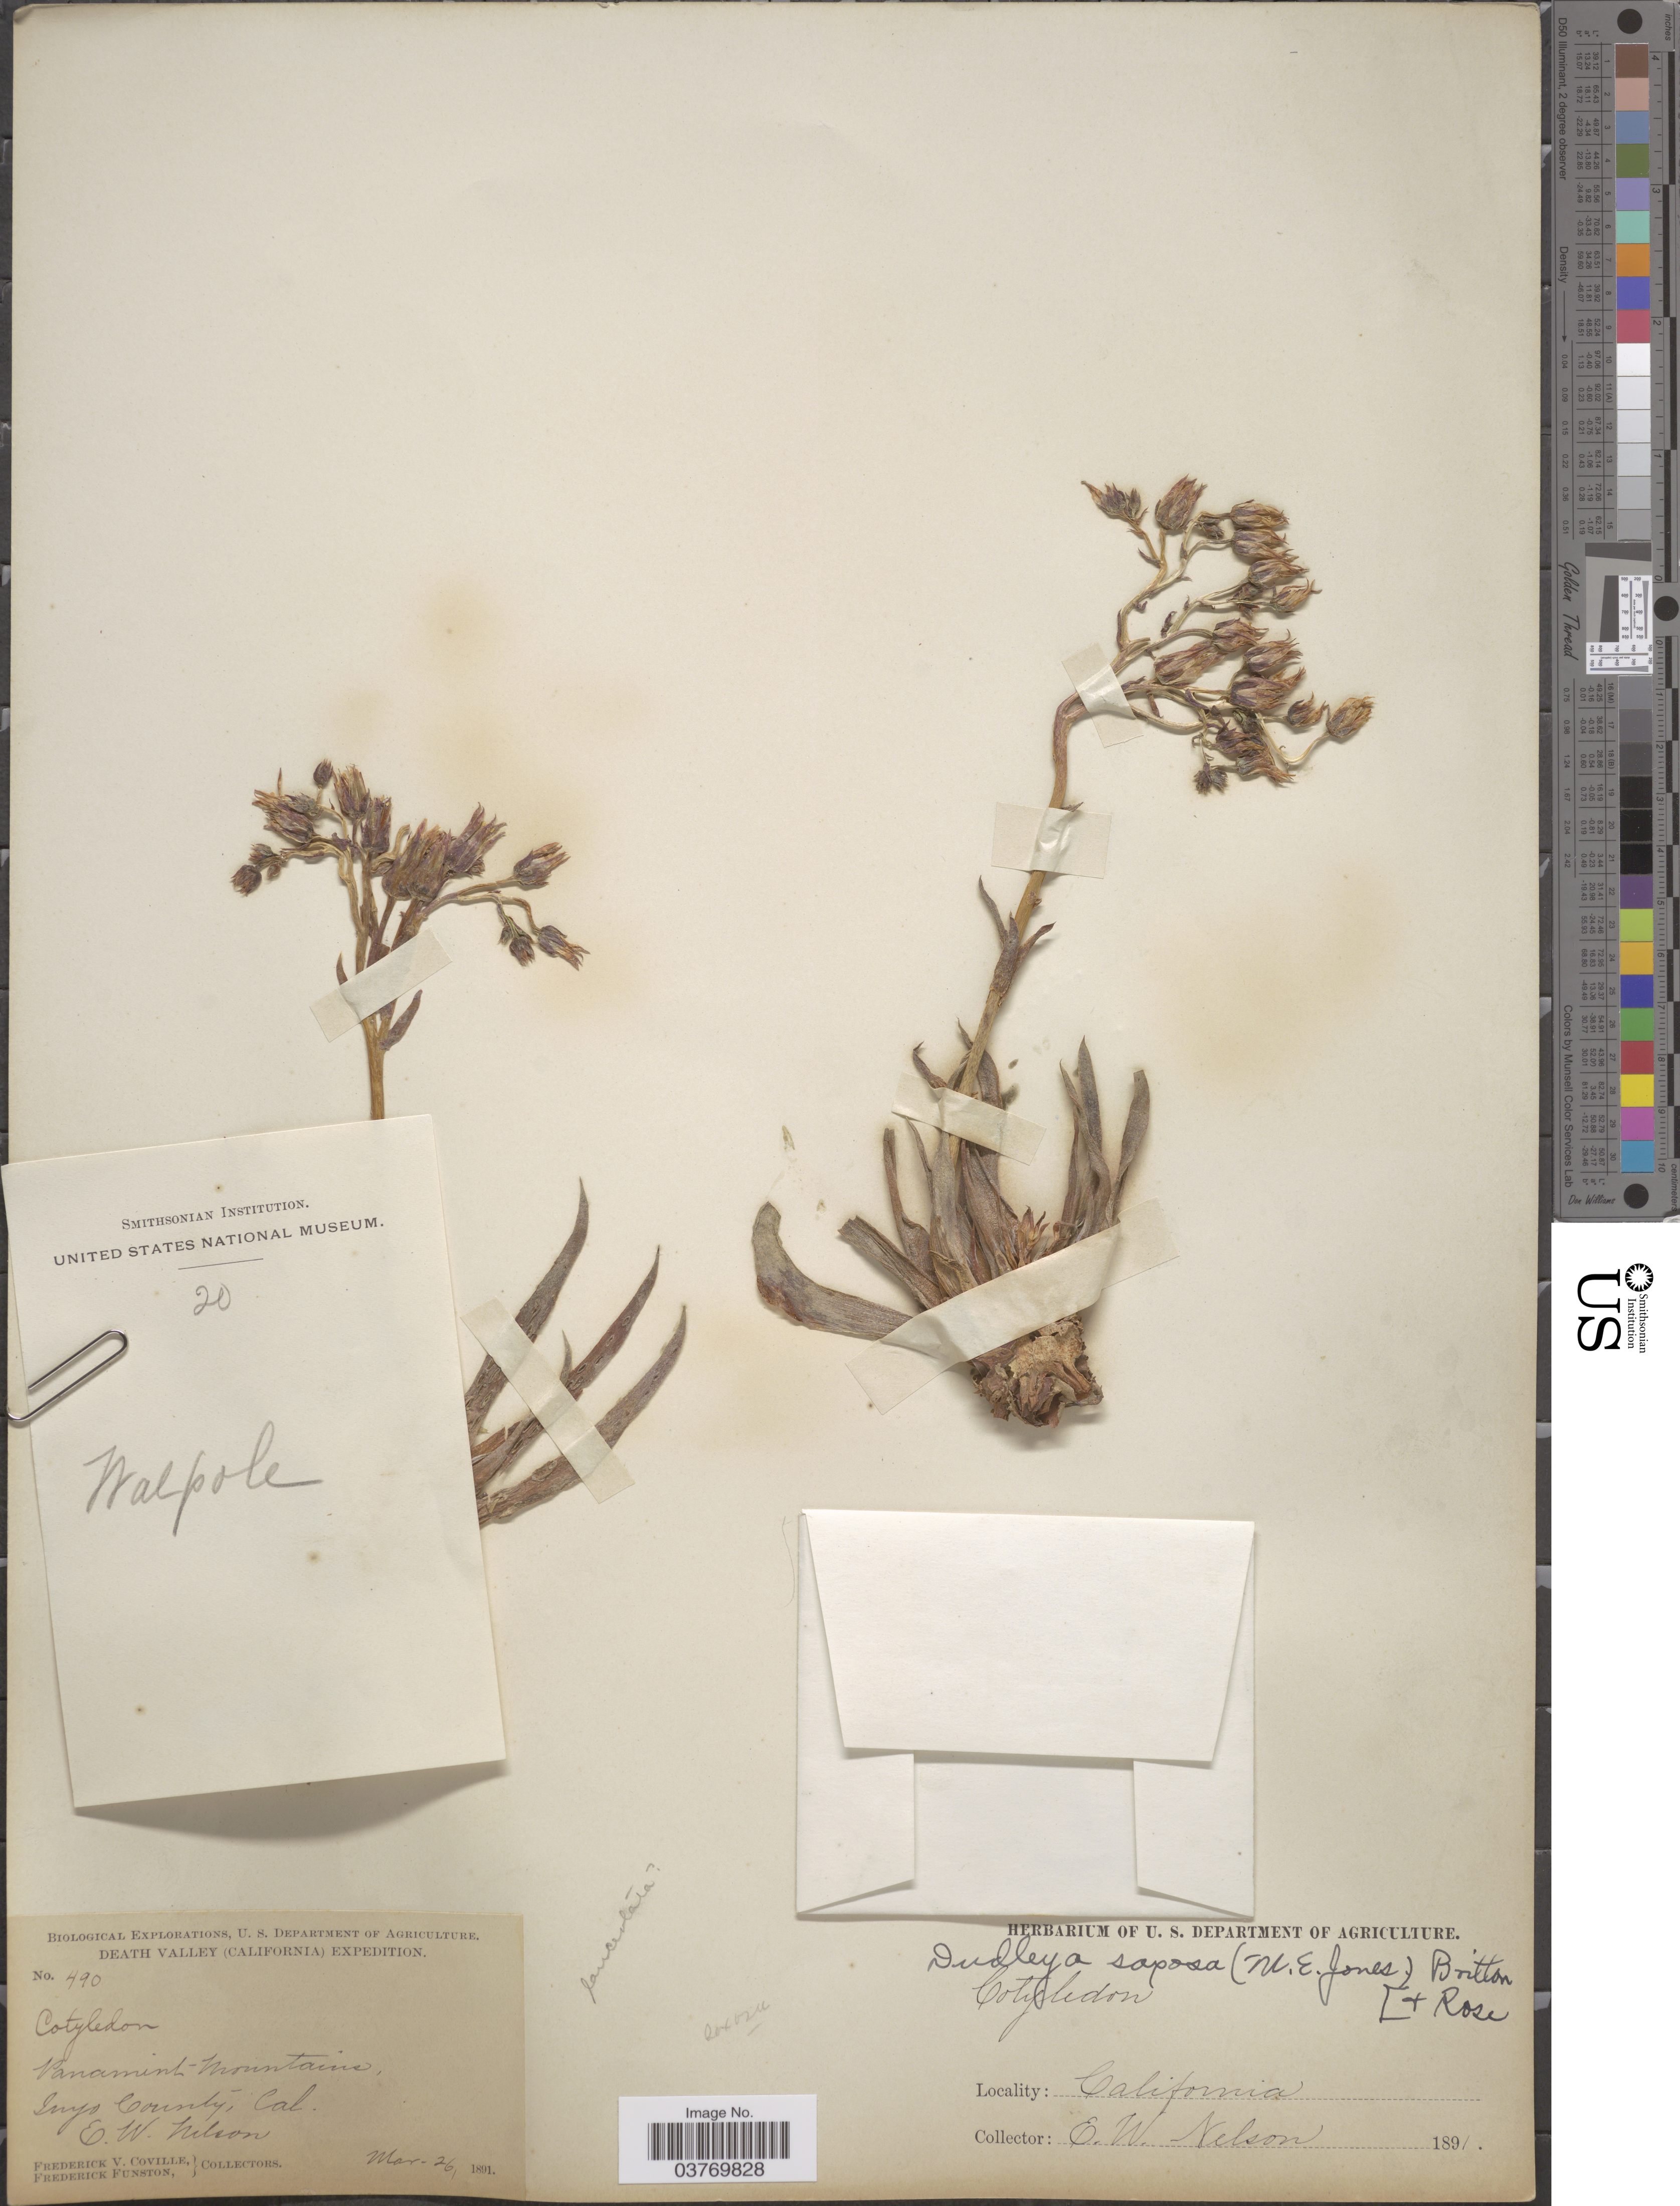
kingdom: Plantae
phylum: Tracheophyta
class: Magnoliopsida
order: Saxifragales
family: Crassulaceae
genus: Dudleya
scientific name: Dudleya saxosa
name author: (M.E. Jones) Britton & Rose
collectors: F. V. Coville, F. Funston & E. W. Nelson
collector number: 490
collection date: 1891-03-26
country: United States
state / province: California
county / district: Inyo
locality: Death Valley. Panamint Mountains. Inyo County.